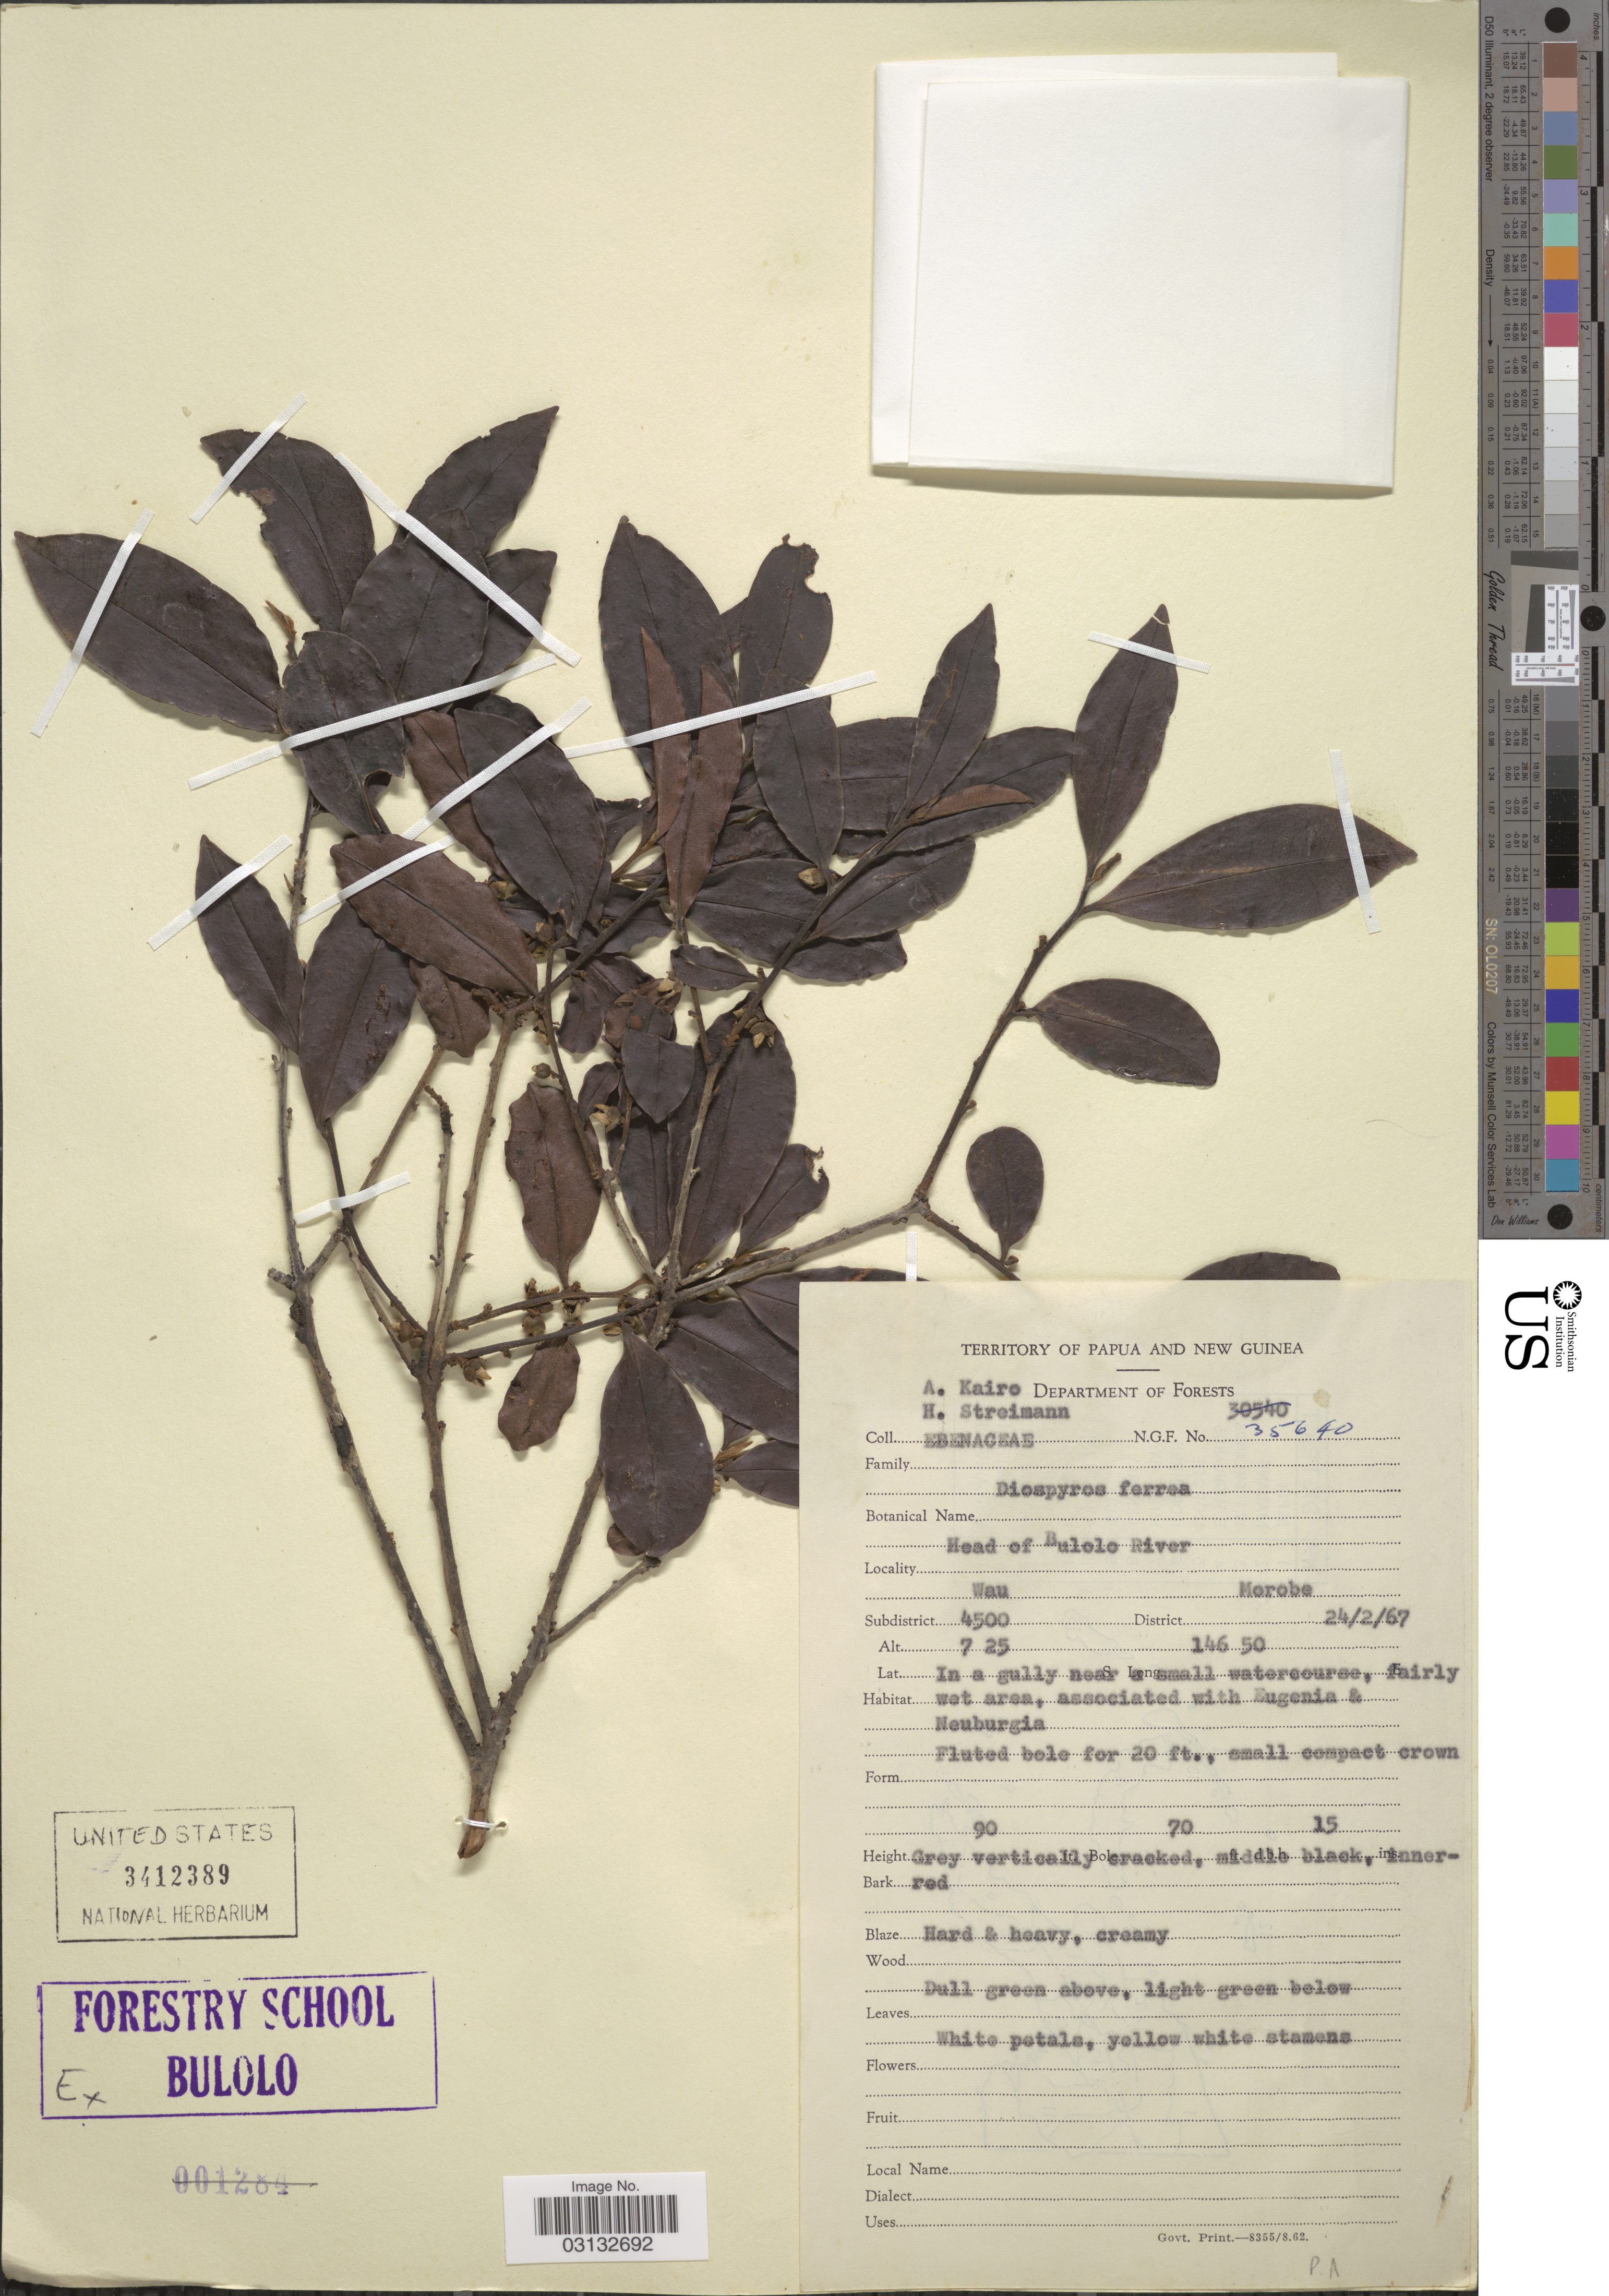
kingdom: Plantae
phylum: Tracheophyta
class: Magnoliopsida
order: Ericales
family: Ebenaceae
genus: Diospyros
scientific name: Diospyros ferrea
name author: (Willd.) Bakh.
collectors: A. Kairo & H. Streimann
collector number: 35640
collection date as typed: Transcribed d/m/y: 24/2/67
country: Papua New Guinea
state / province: Morobe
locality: Territory of Papua and New Guinea. Head of Bulolo River. Subdistrict Wau. District Morobe.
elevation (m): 1372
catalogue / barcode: US 3412389